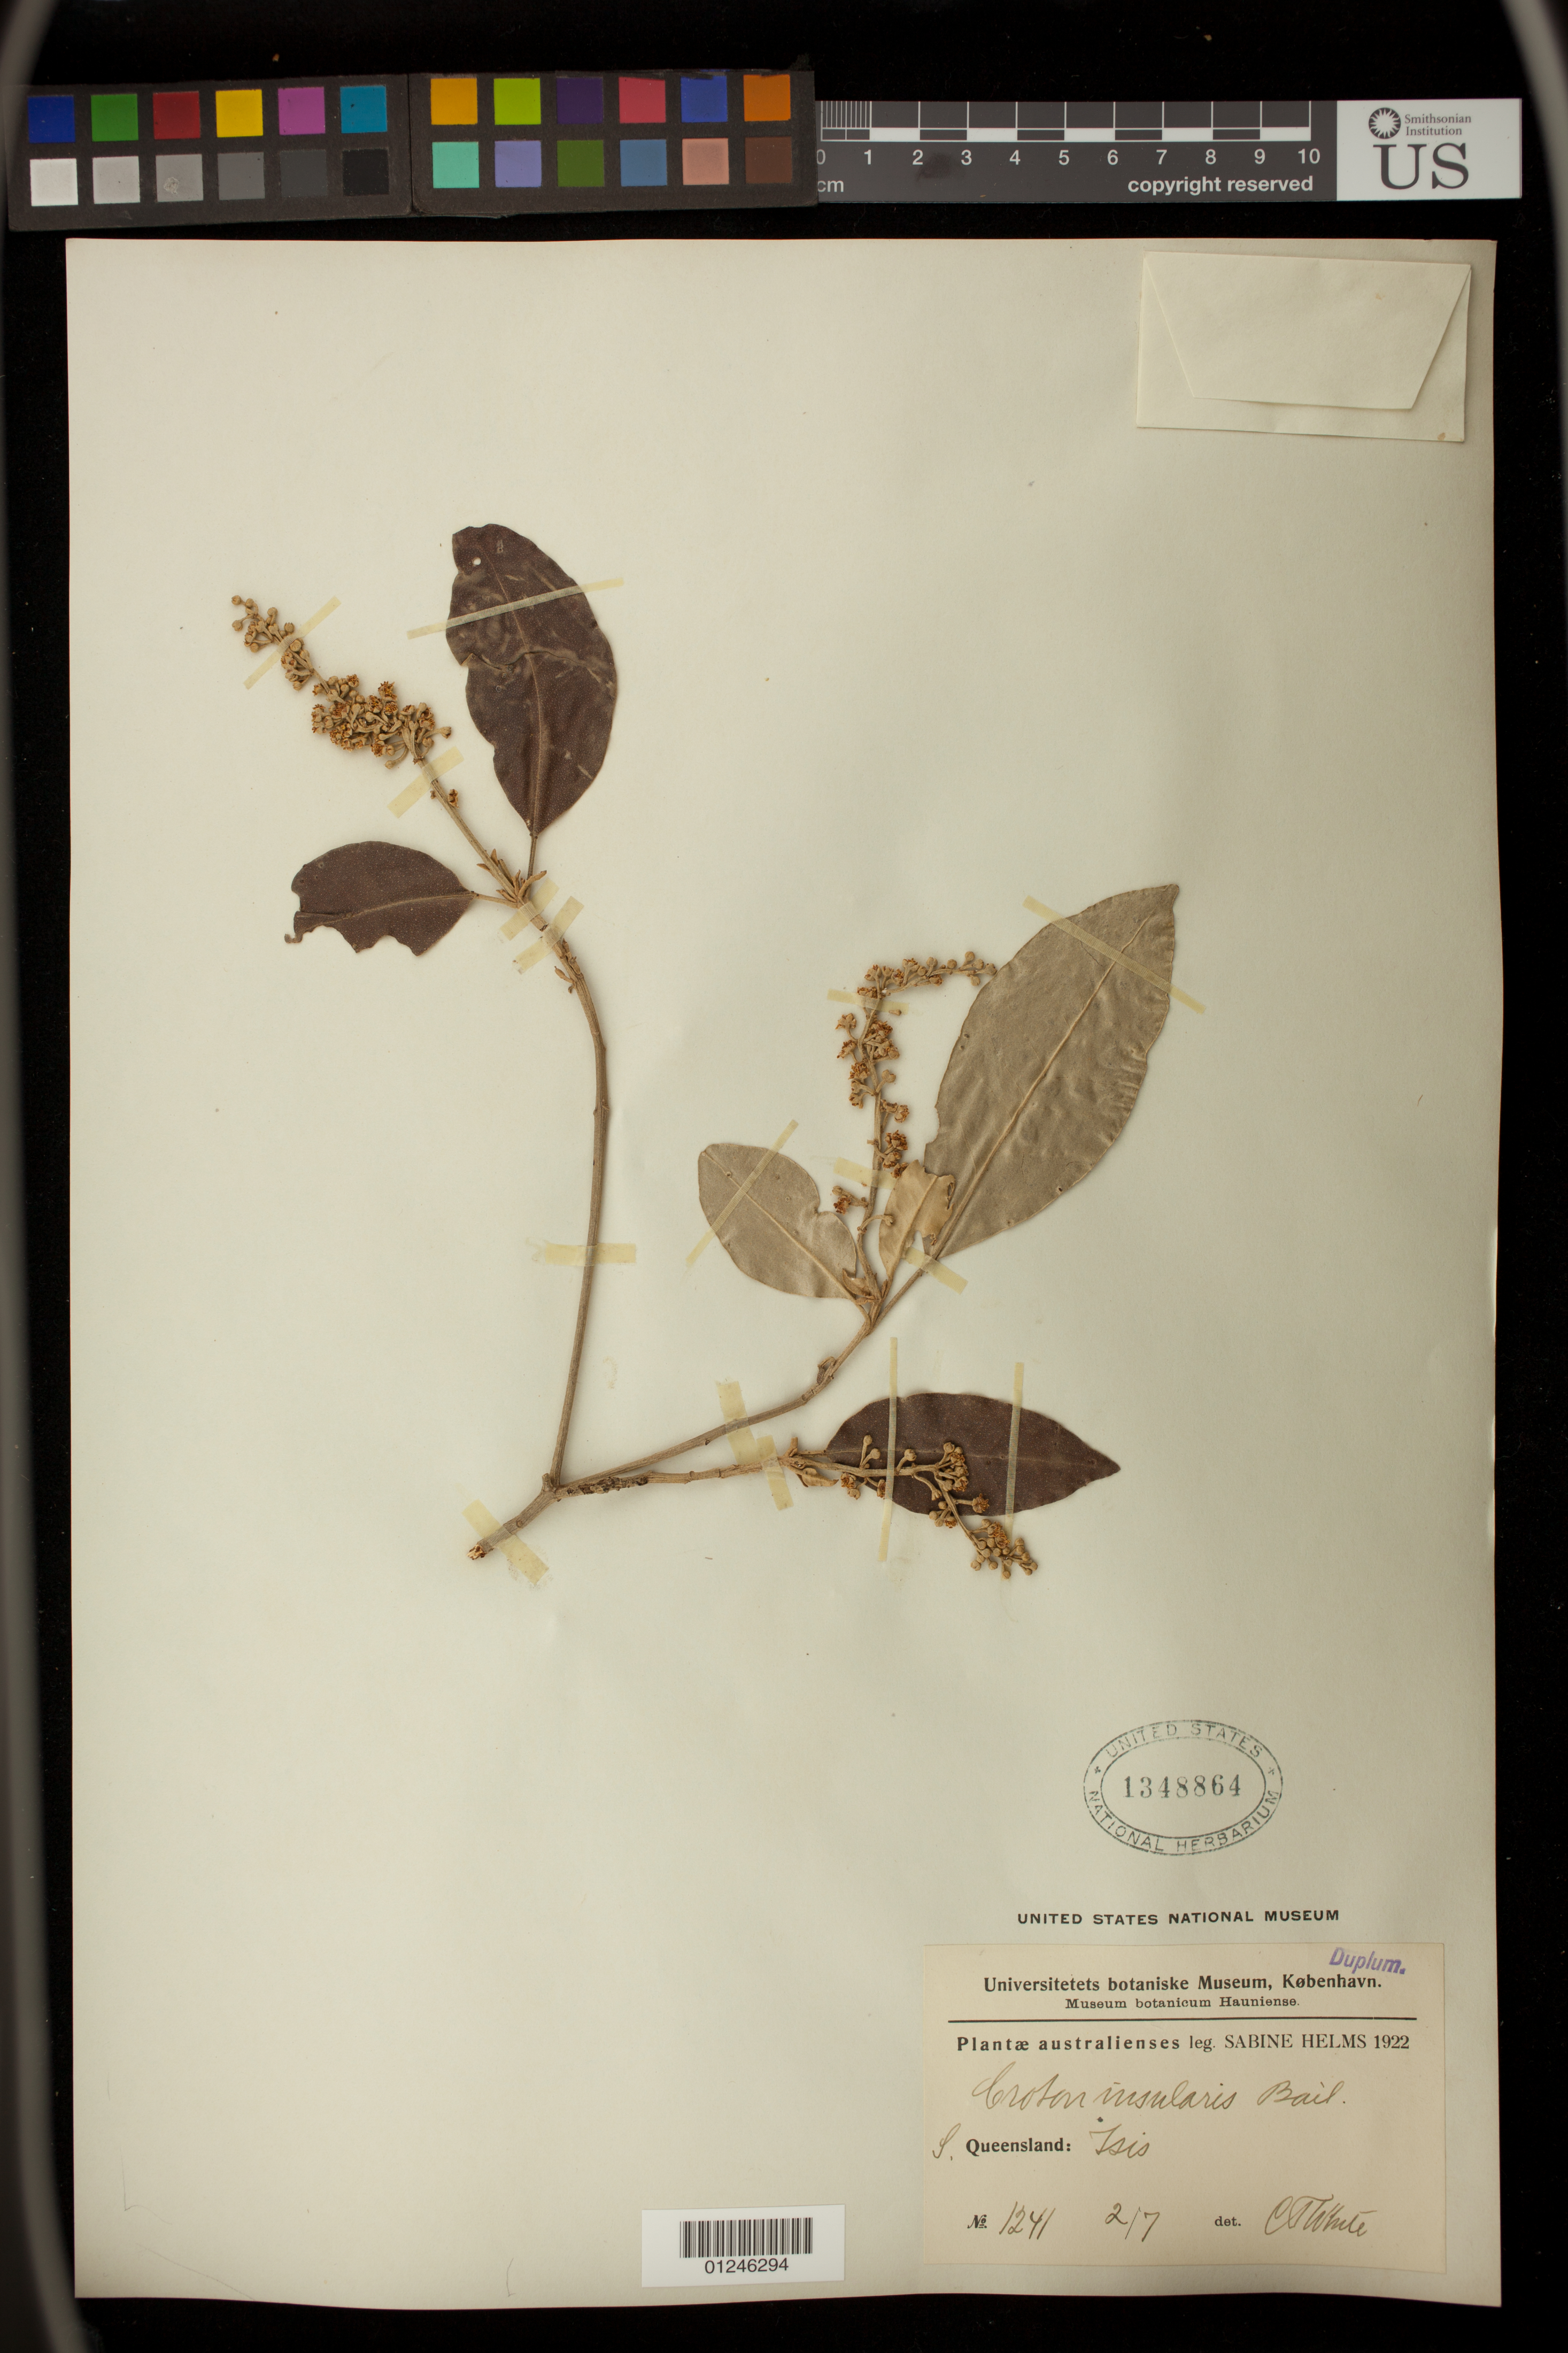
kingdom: Plantae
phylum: Tracheophyta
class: Magnoliopsida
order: Malpighiales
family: Euphorbiaceae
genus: Croton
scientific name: Croton insularis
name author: Baill.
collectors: C. T. White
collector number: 1241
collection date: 1922-07-02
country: Australia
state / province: Queensland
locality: Isis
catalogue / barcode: US 1348864